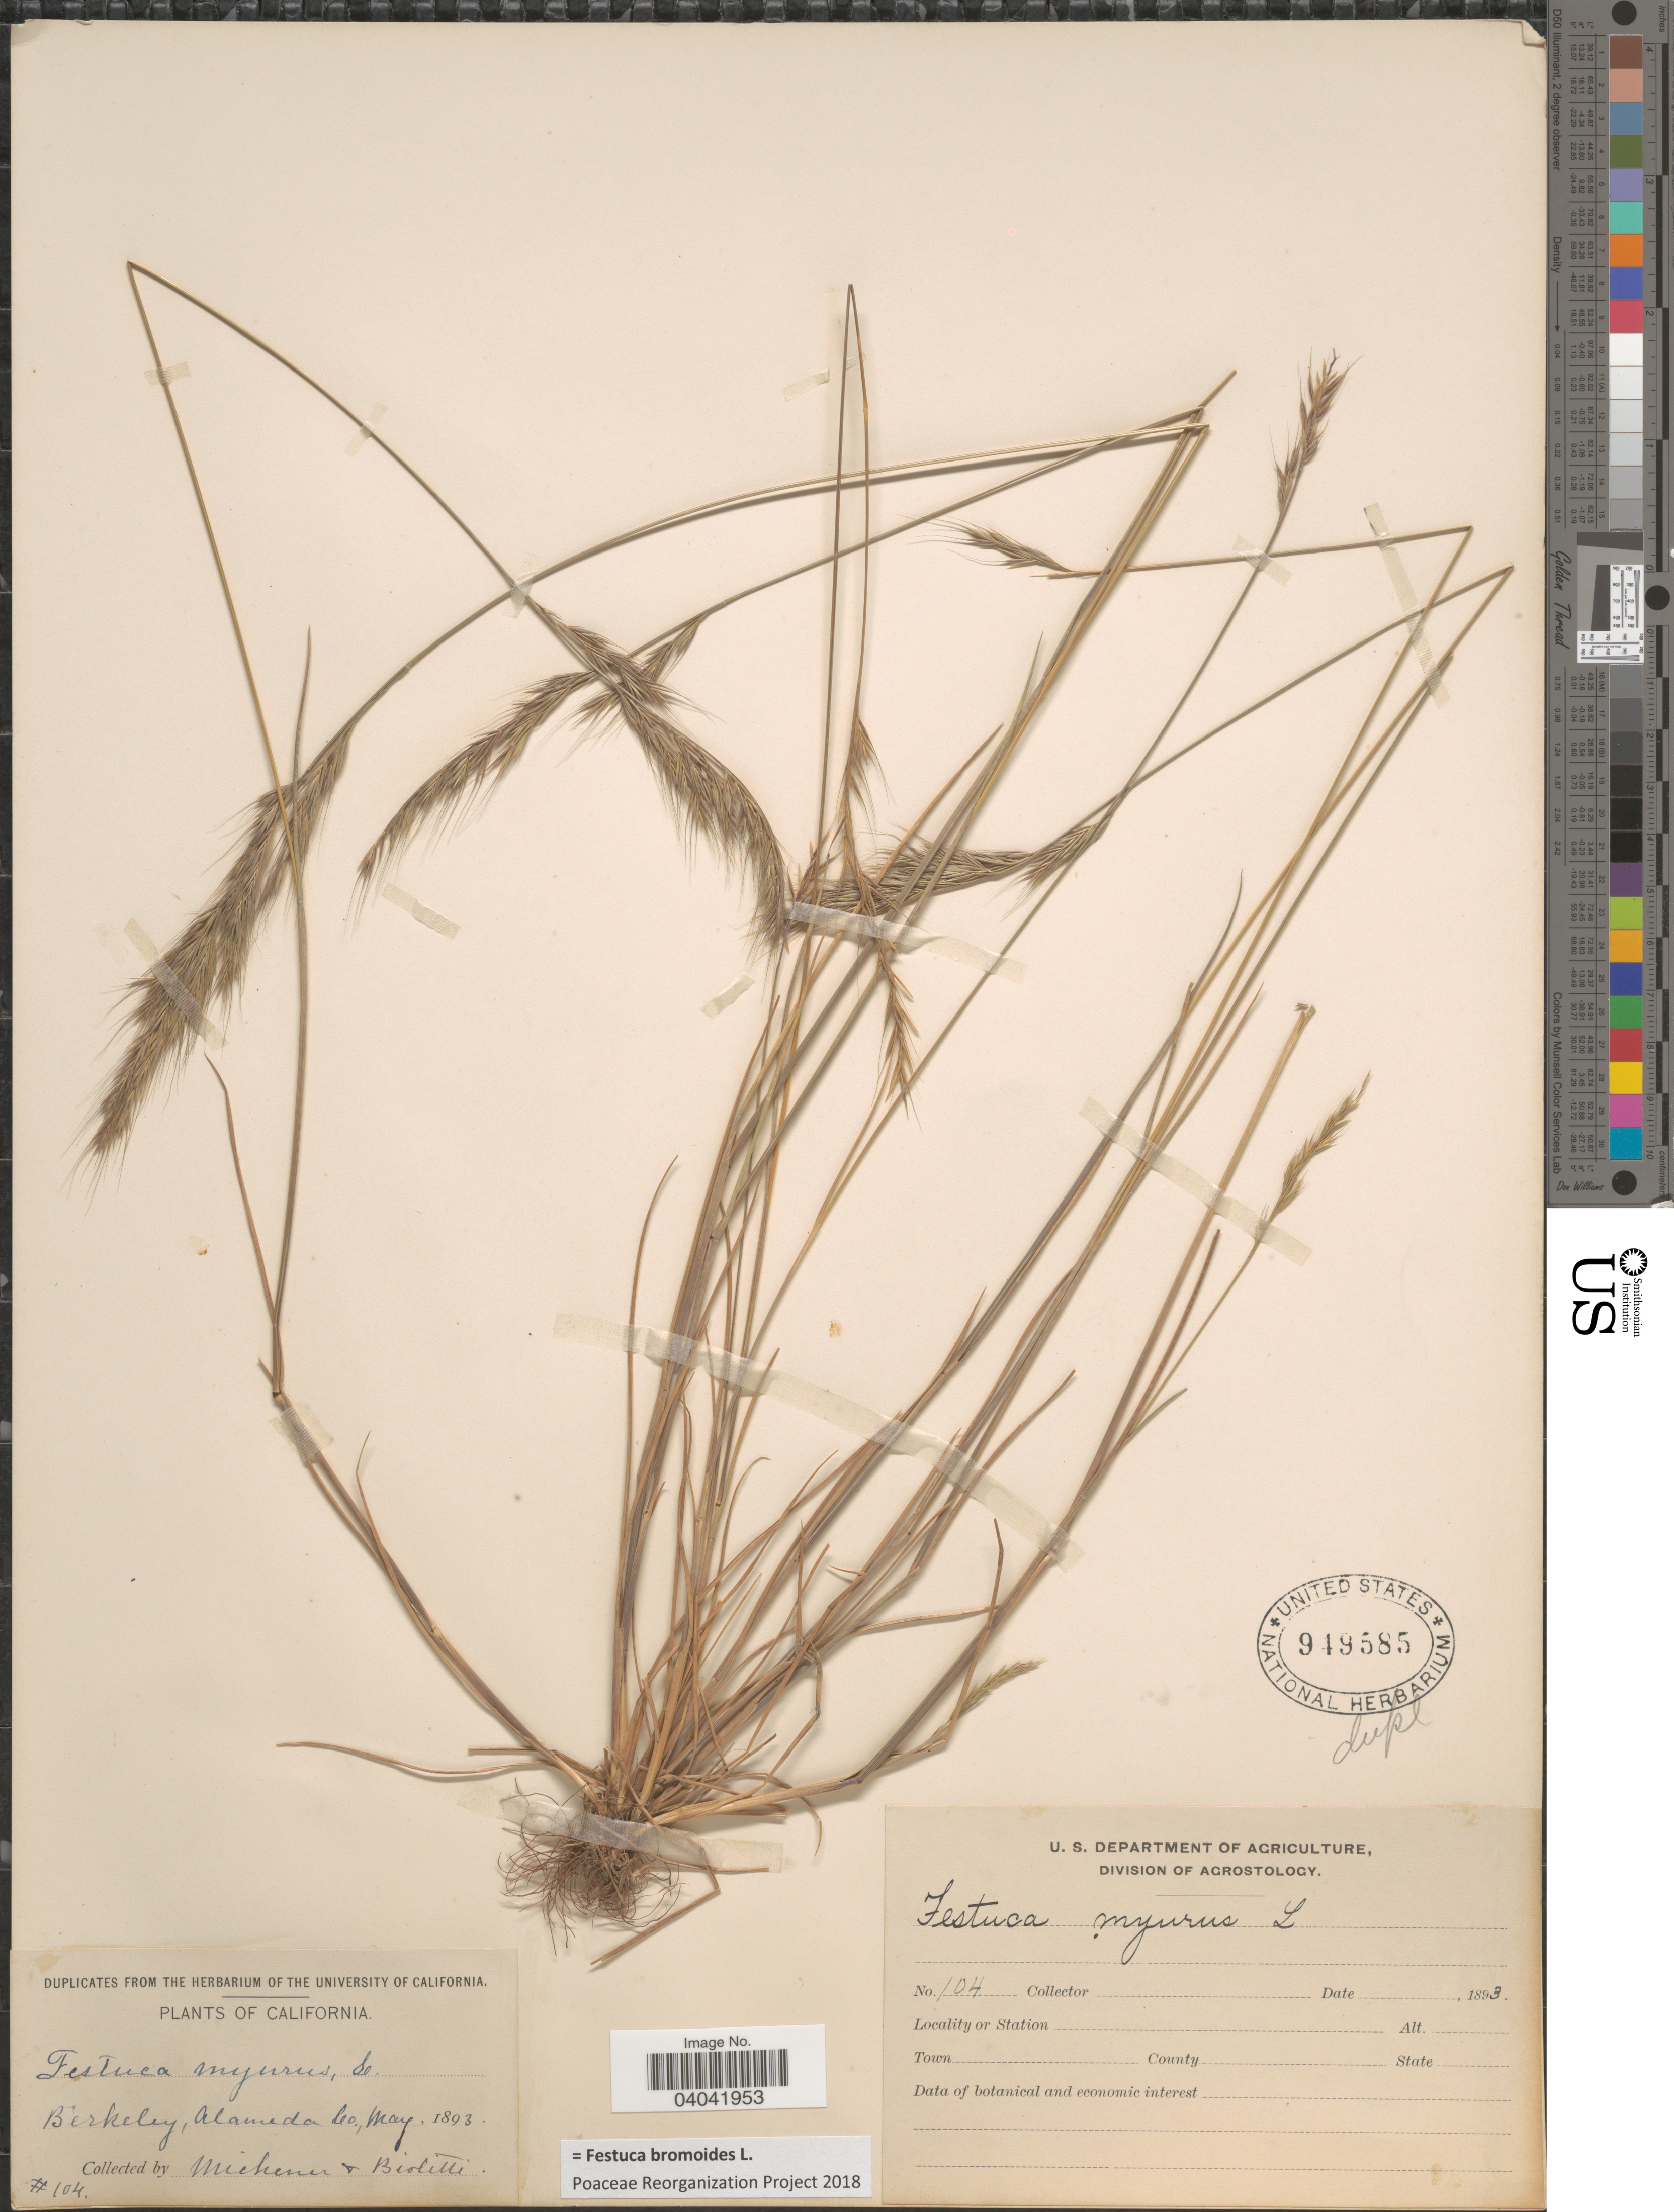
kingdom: Plantae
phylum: Tracheophyta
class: Liliopsida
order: Poales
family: Poaceae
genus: Festuca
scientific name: Festuca bromoides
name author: L.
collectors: -. Michener & -- Bioletti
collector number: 104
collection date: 1893-05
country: United States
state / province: California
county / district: Alameda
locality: Berkeley, Alameda Co.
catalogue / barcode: US 949585